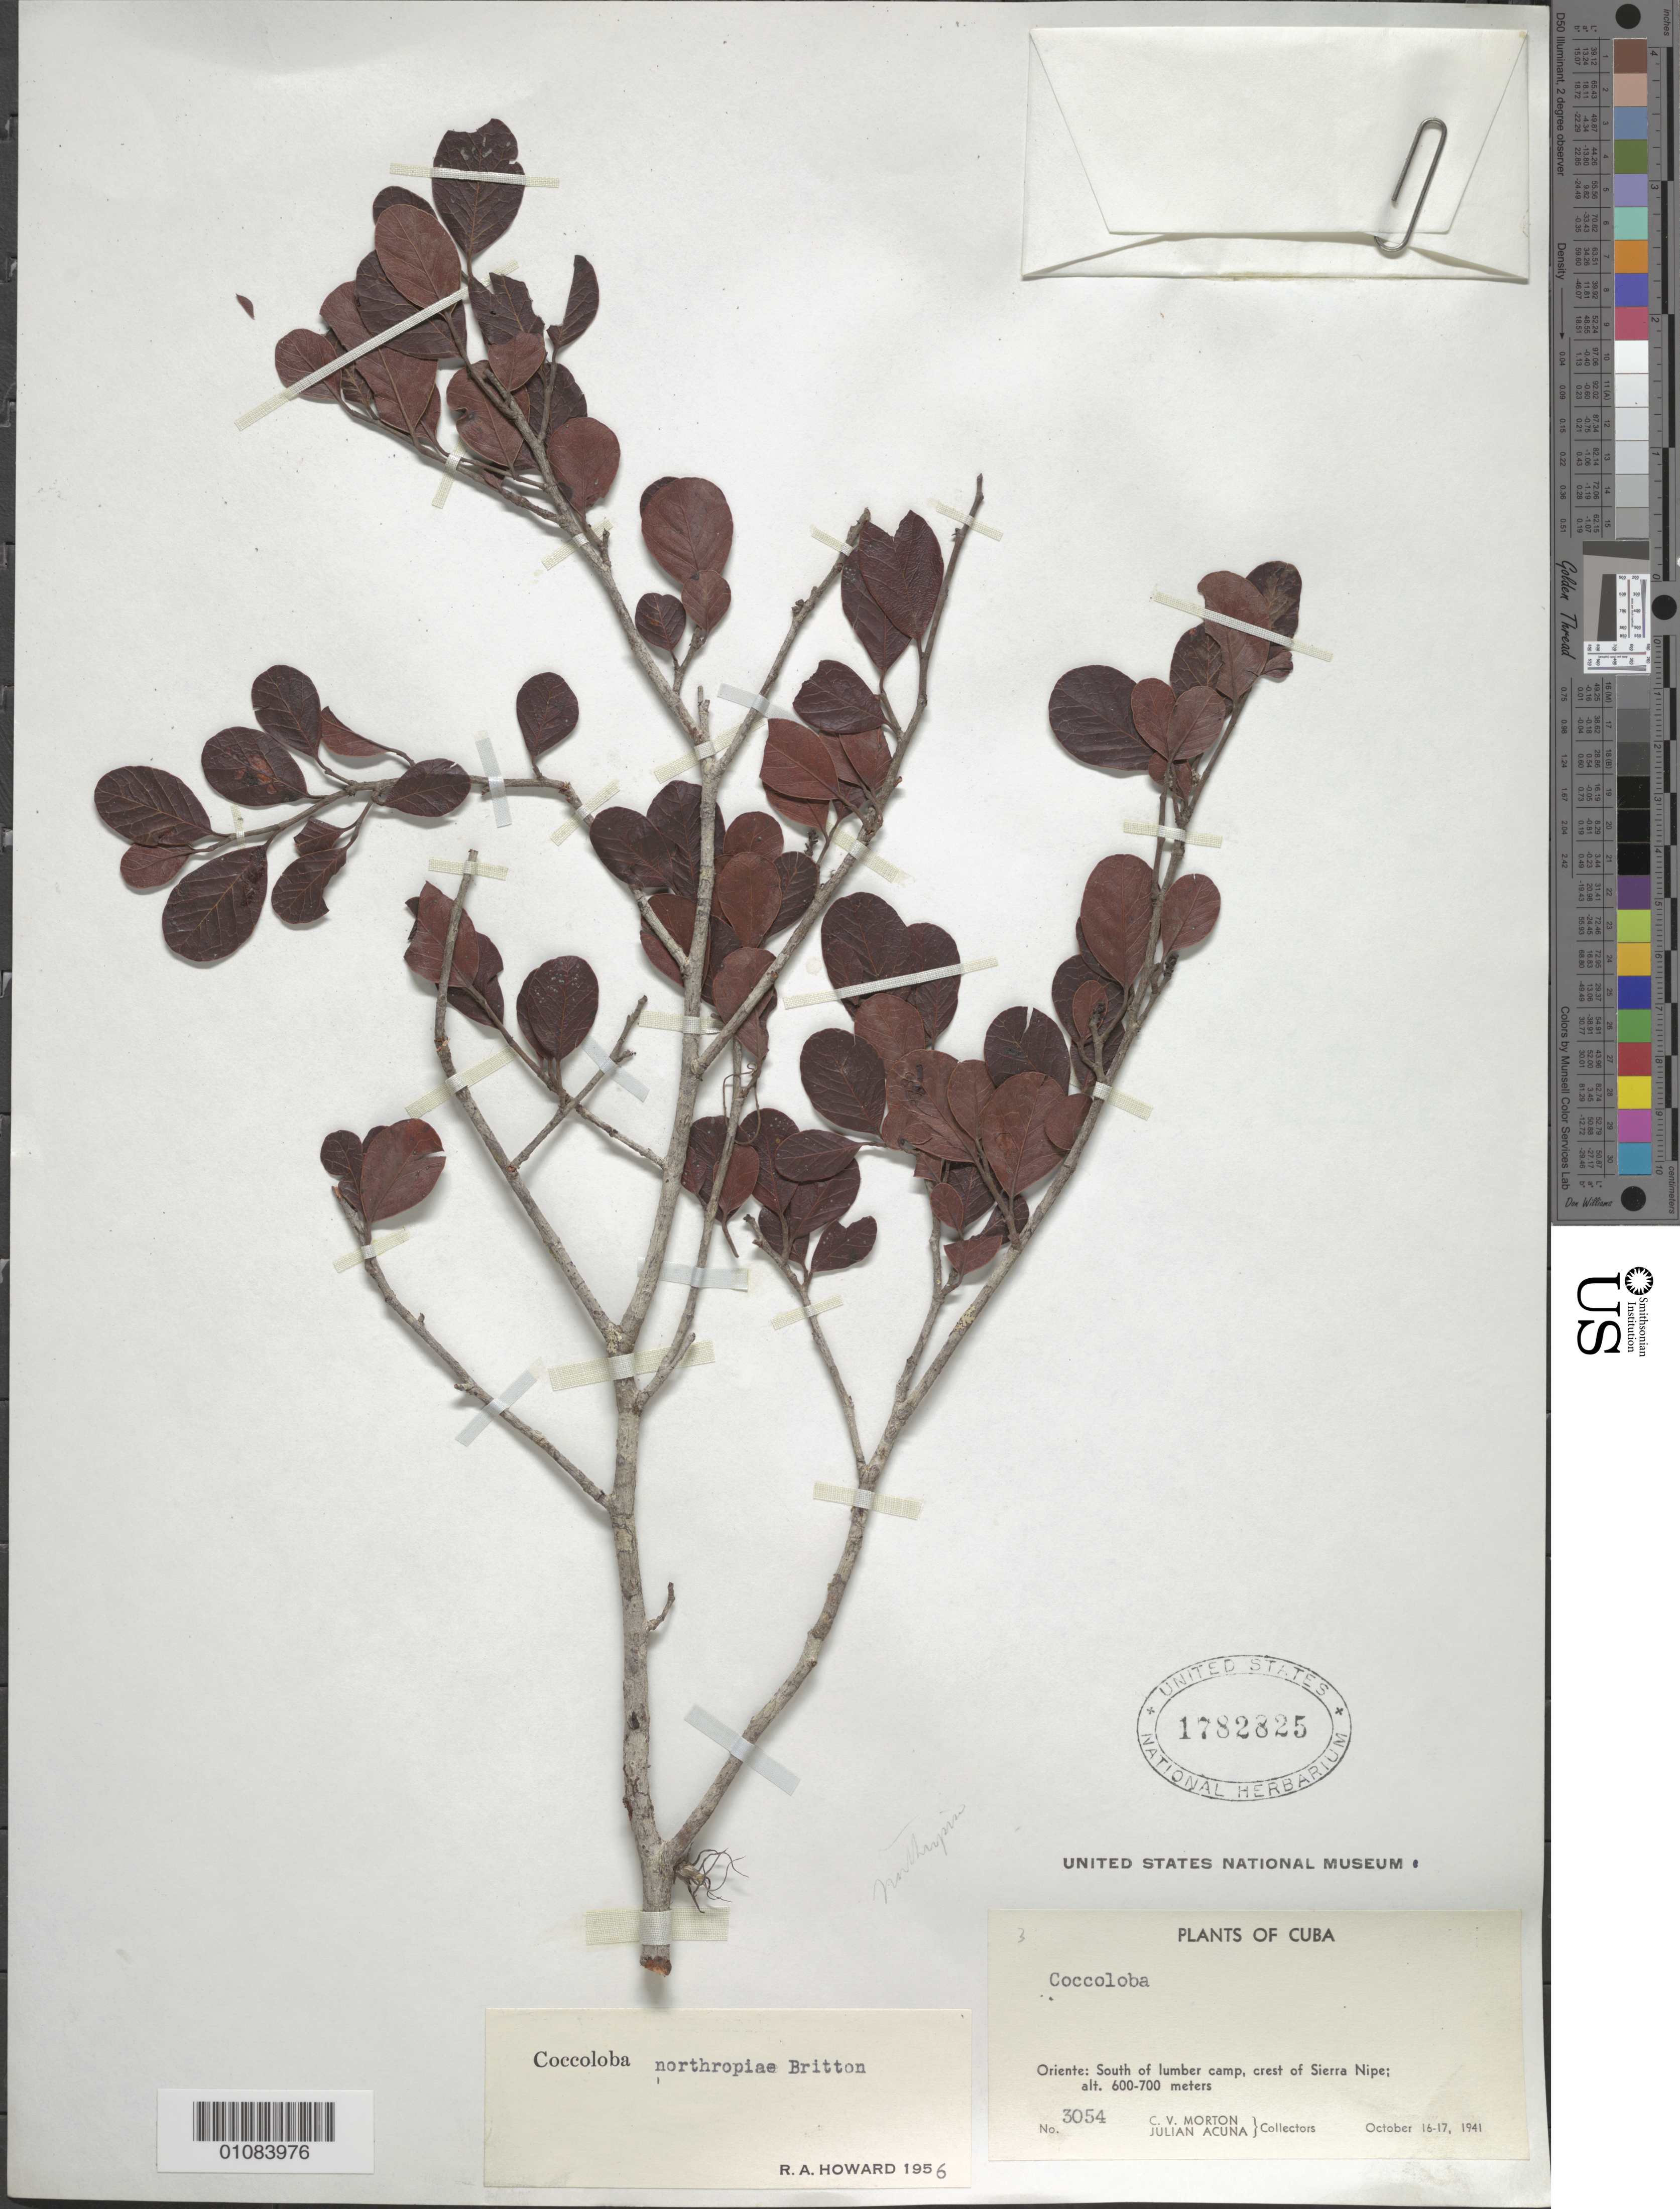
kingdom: Plantae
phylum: Tracheophyta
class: Magnoliopsida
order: Caryophyllales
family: Polygonaceae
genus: Coccoloba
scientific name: Coccoloba northropiae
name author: Britton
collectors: C. V. Morton & J. Acuña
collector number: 3054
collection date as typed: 16 Oct 1941 to 17 Oct 1941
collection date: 1941-10-16/1941-10-17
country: Cuba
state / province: Holguín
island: Cuba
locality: Oriente: South of lumber camp, crest of Sierra Nipe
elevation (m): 600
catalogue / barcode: US 1782825